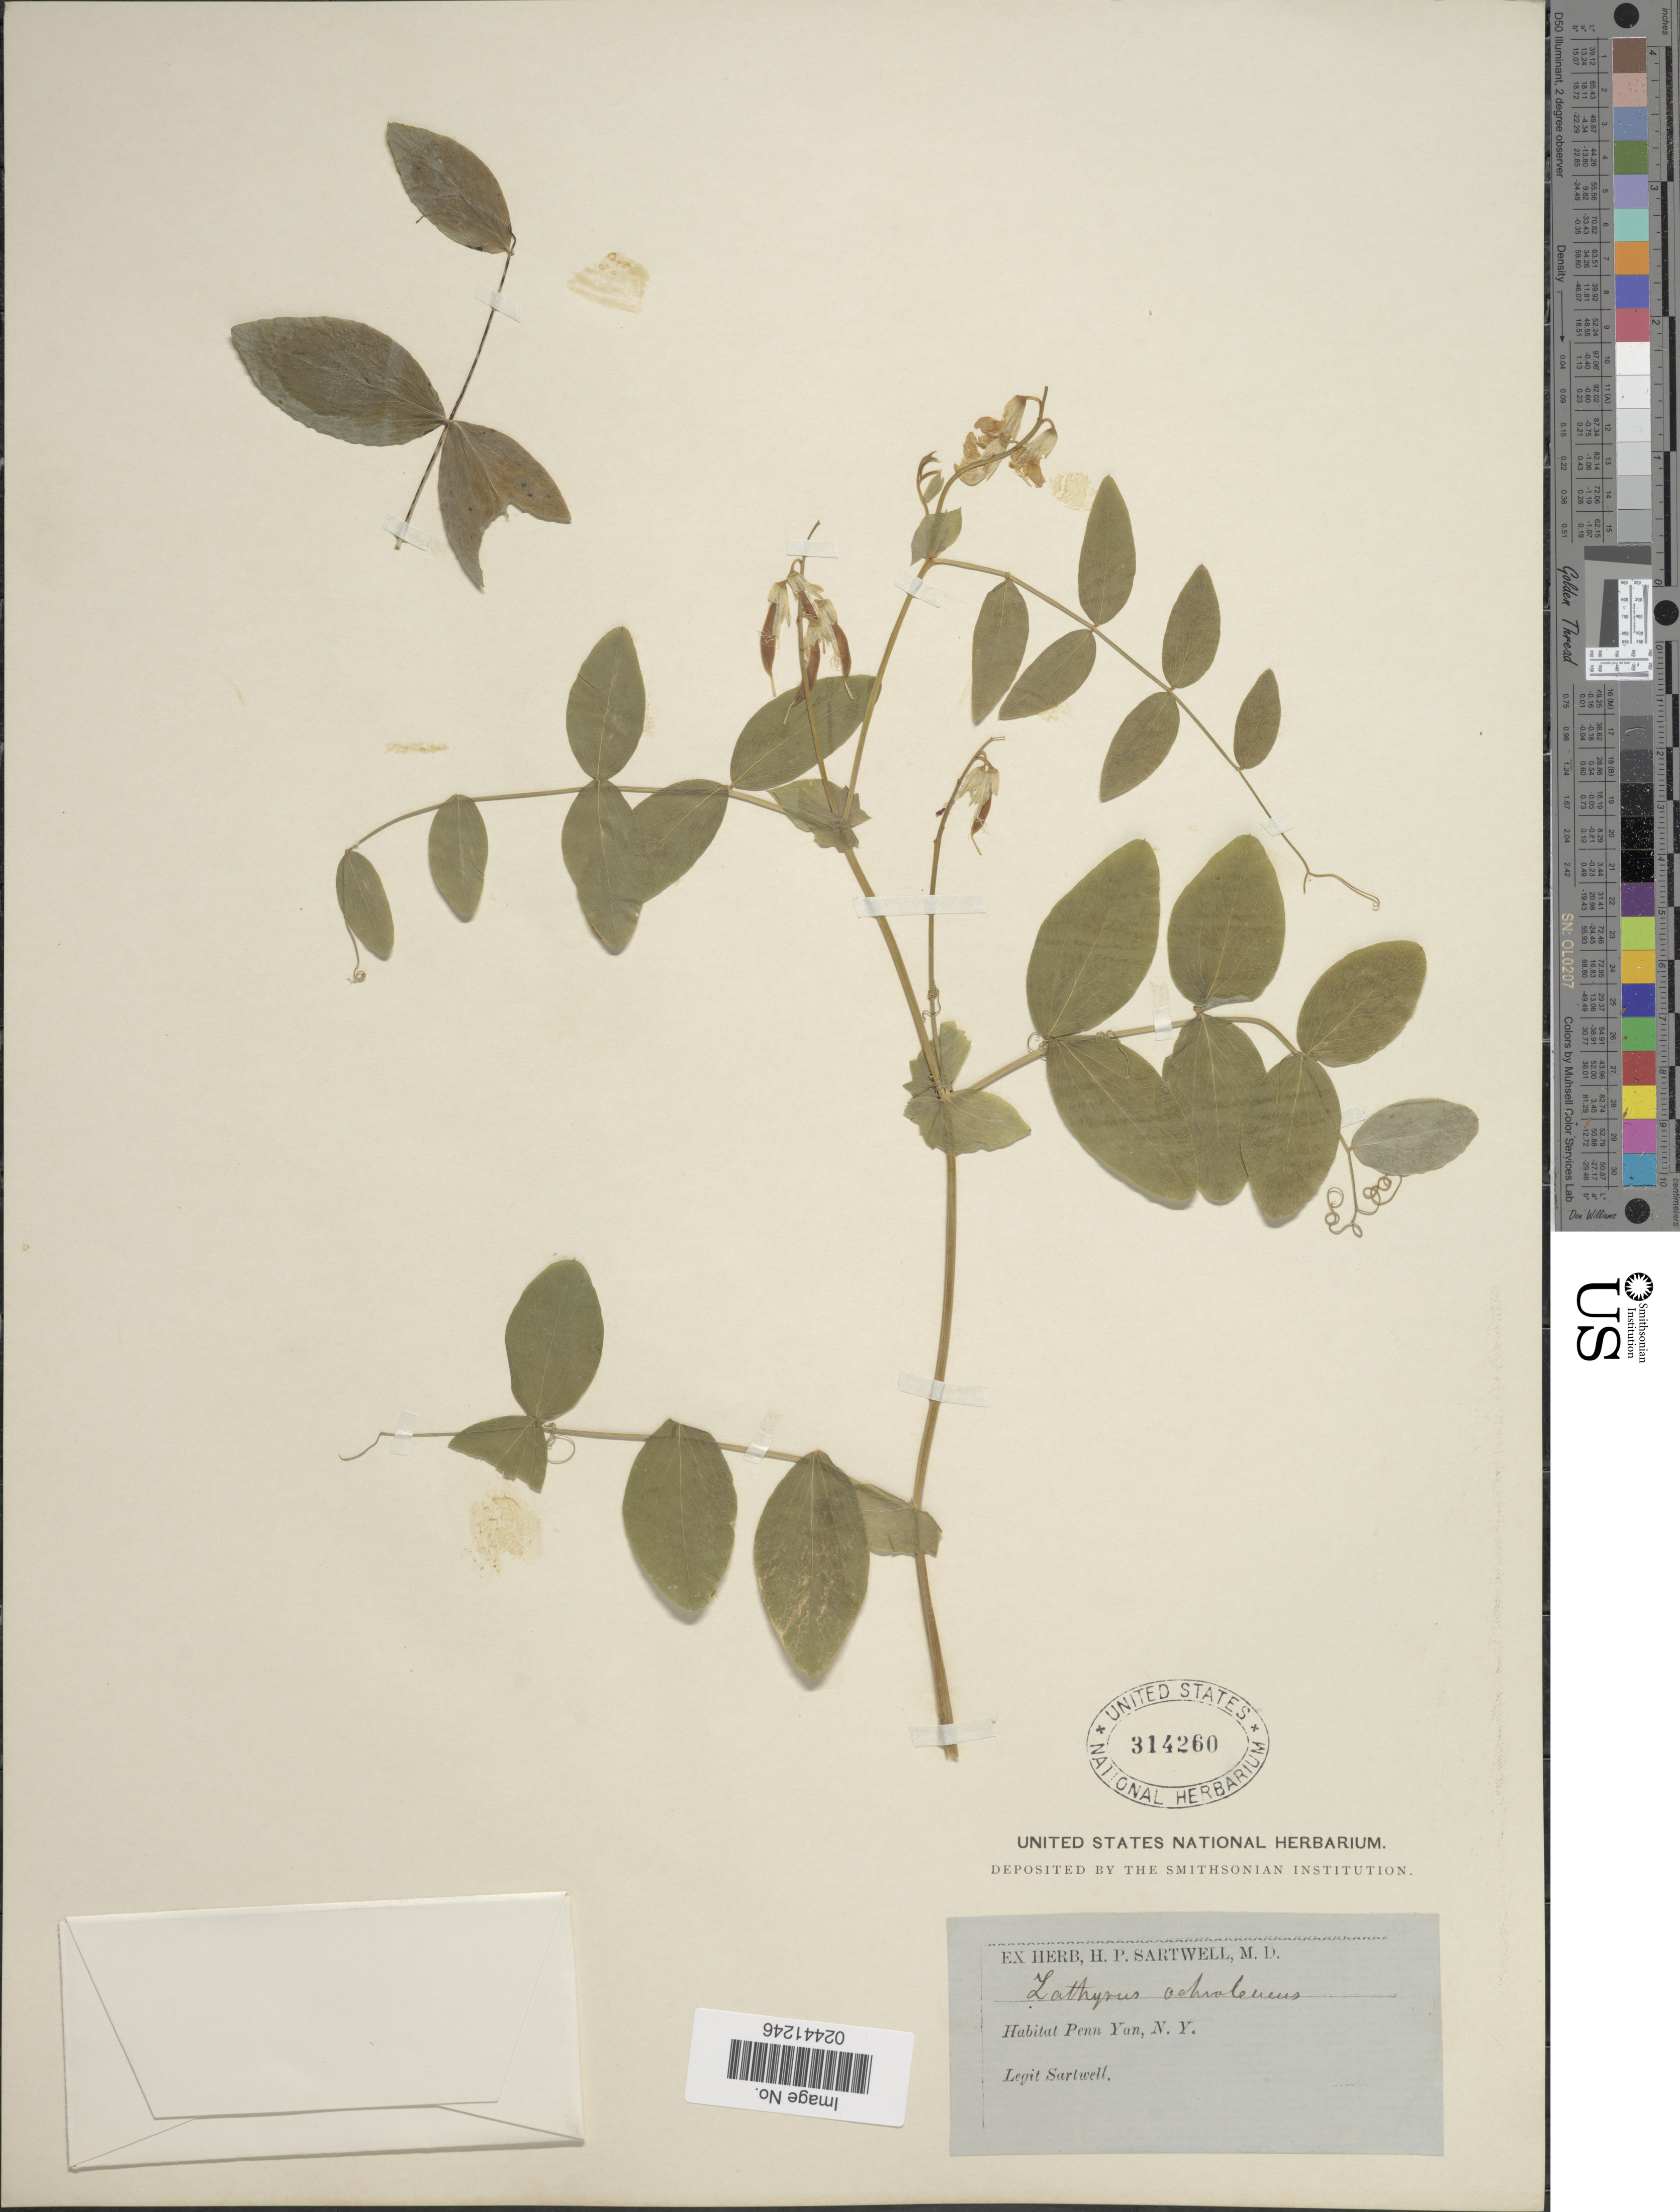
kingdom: Plantae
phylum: Tracheophyta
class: Magnoliopsida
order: Fabales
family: Fabaceae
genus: Lathyrus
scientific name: Lathyrus ochroleucus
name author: Hook.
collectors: Sartwell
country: United States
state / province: New York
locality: Penn Yan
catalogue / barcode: US 314260